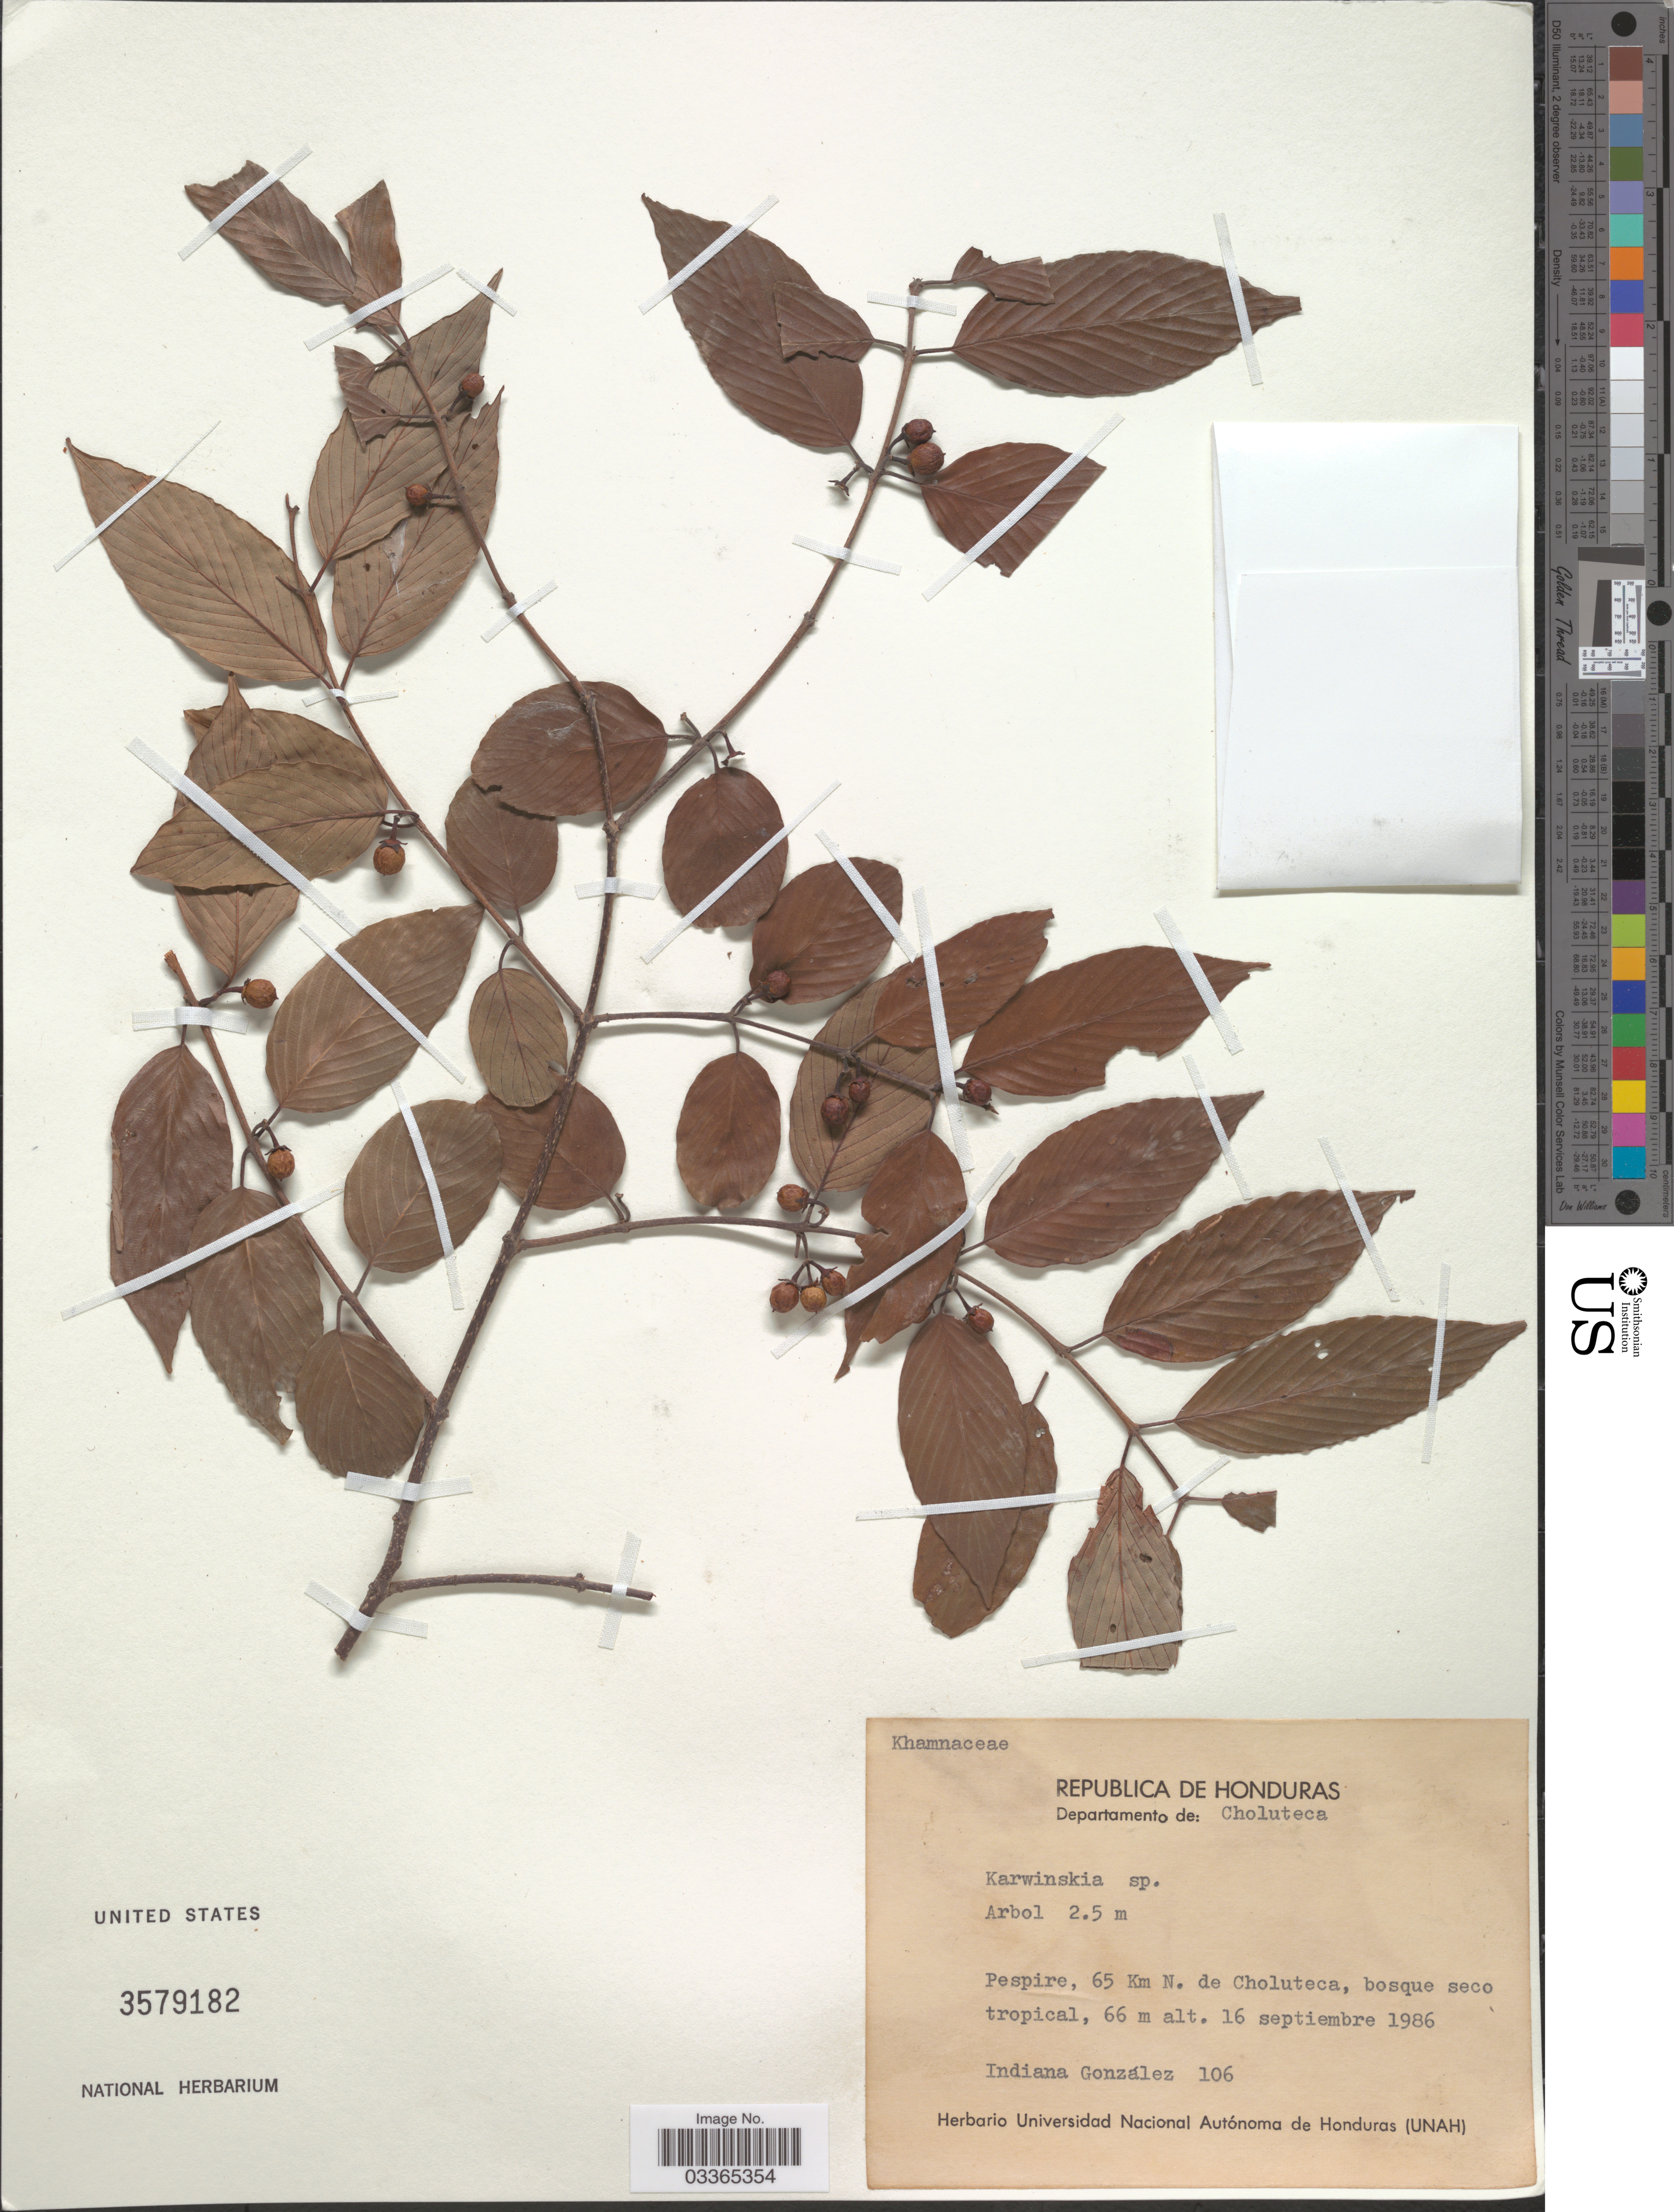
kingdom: Plantae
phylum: Tracheophyta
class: Magnoliopsida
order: Rosales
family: Rhamnaceae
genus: Karwinskia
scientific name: Karwinskia sp.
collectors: I. González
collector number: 106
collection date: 1986-09-16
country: Honduras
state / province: Choluteca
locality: Departamento de: Choluteca. Pespire, 65 Km N. de Choluteca, bosque seco tropical.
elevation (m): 66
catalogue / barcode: US 3579182